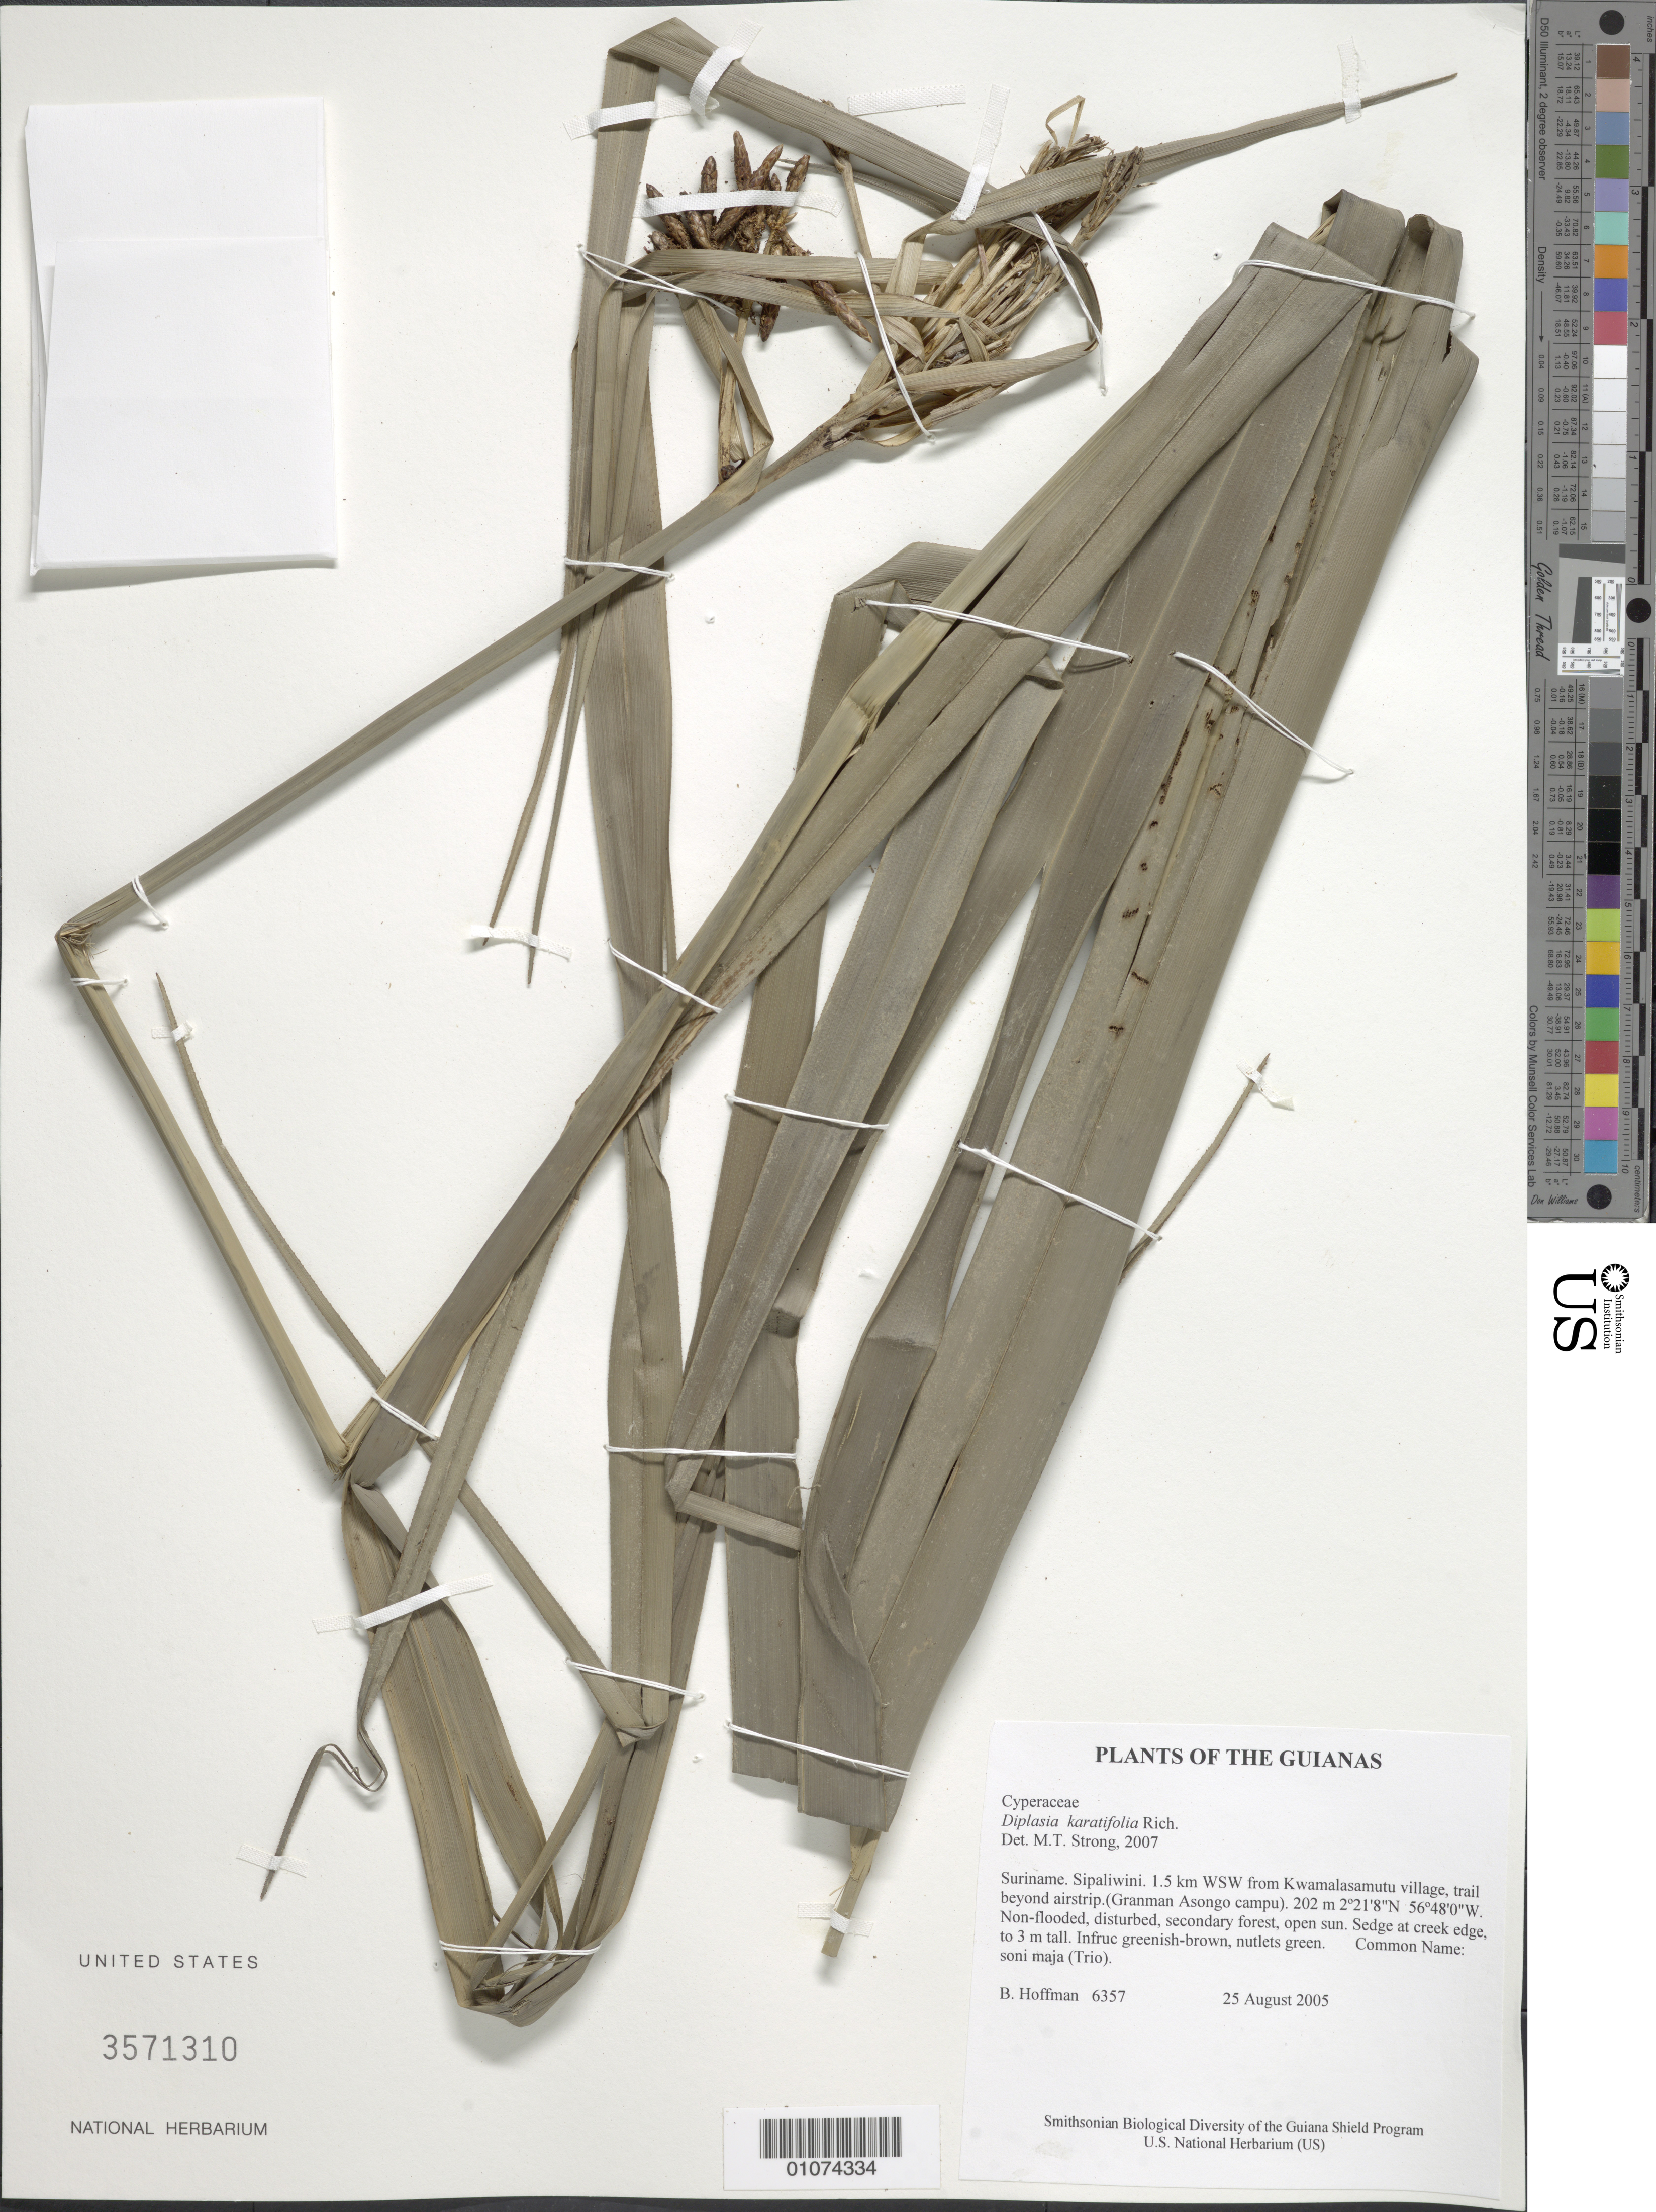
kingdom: Plantae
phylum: Tracheophyta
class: Liliopsida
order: Poales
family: Cyperaceae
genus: Diplasia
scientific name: Diplasia karatifolia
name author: Rich.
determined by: Strong, M. T., (US), Smithsonian Institution - National Museum of Natural History (UNITED STATES)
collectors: B. Hoffman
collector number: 6357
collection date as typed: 25 August 2005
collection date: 2005-08-25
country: Suriname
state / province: Sipaliwini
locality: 1.5 km WSW from Kwamalasamutu village, trail beyond airstrip.(Granman Asongo campu)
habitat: Non-flooded, disturbed, secondary forest, open sun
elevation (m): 202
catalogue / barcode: US 3571310